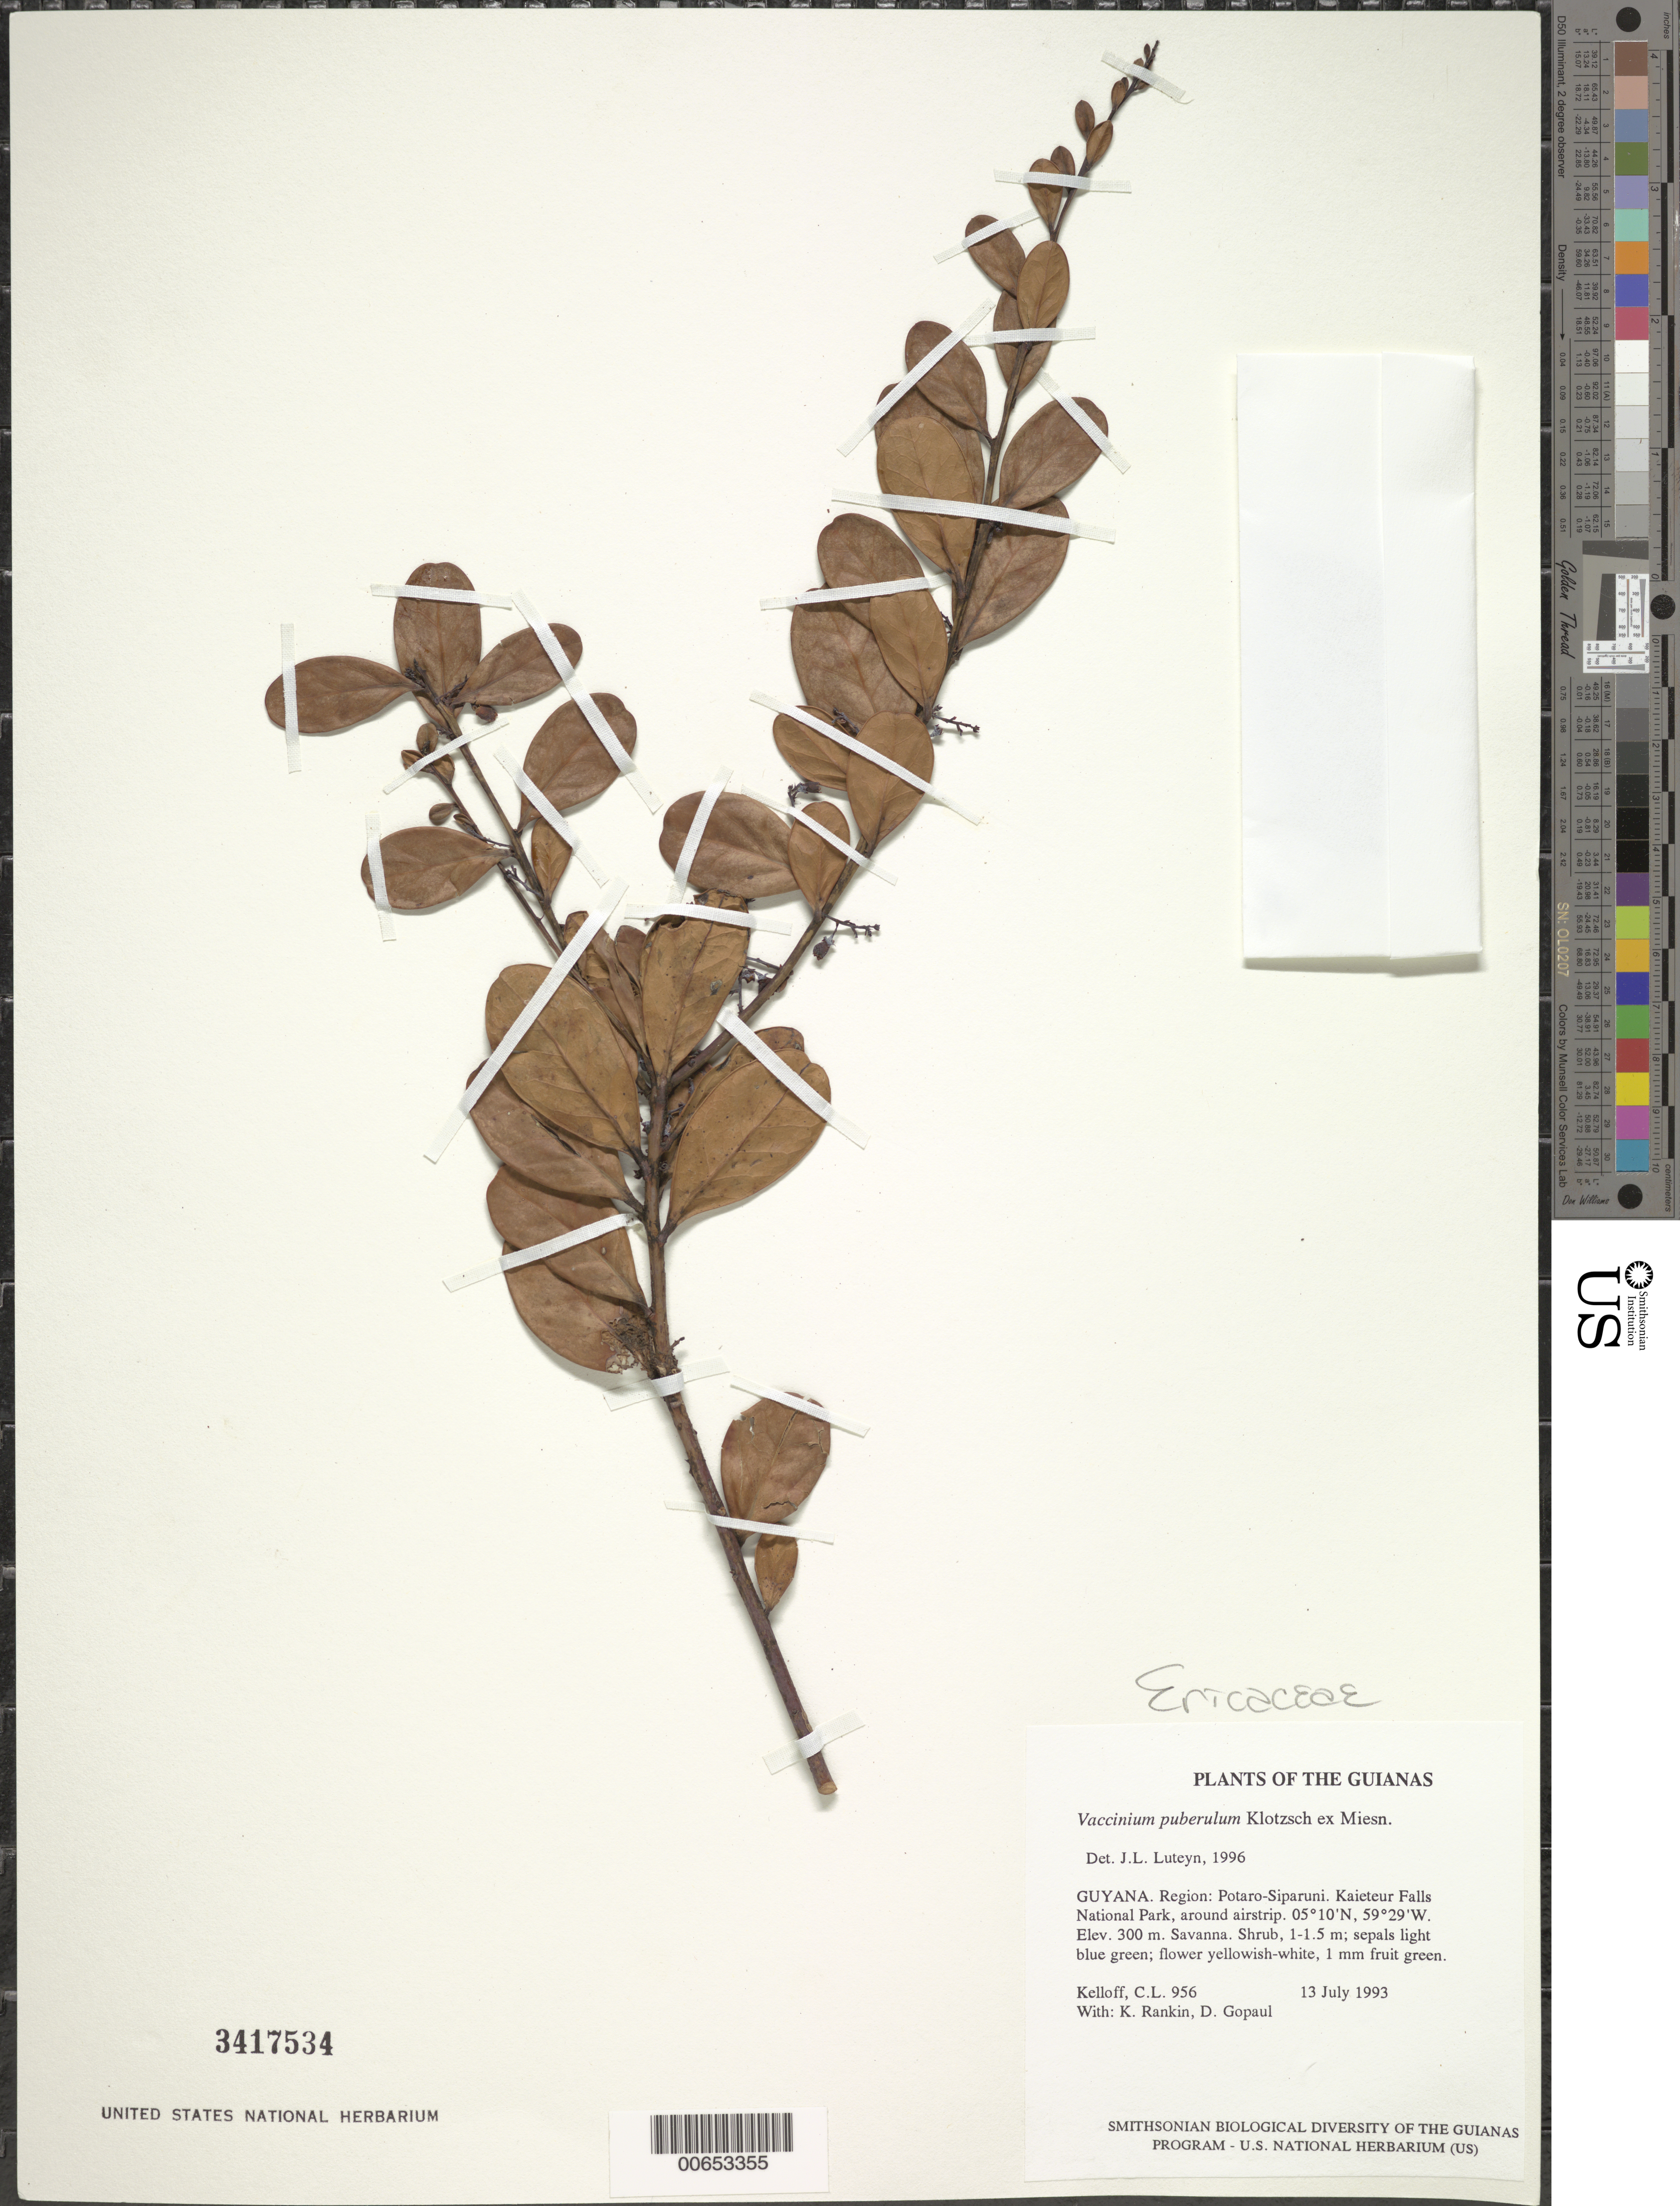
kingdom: Plantae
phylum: Tracheophyta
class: Magnoliopsida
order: Ericales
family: Ericaceae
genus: Vaccinium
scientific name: Vaccinium puberulum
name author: Klotzsch ex Meisn.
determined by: Luteyn, J. L.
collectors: C. L. Kelloff, K. Rankin & D. Gopaul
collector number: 956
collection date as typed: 13 July 1993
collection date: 1993-07-13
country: Guyana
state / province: Potaro-Siparuni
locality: Kaieteur Falls National Park, around airstrip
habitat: Savanna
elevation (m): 300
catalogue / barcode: US 3417534